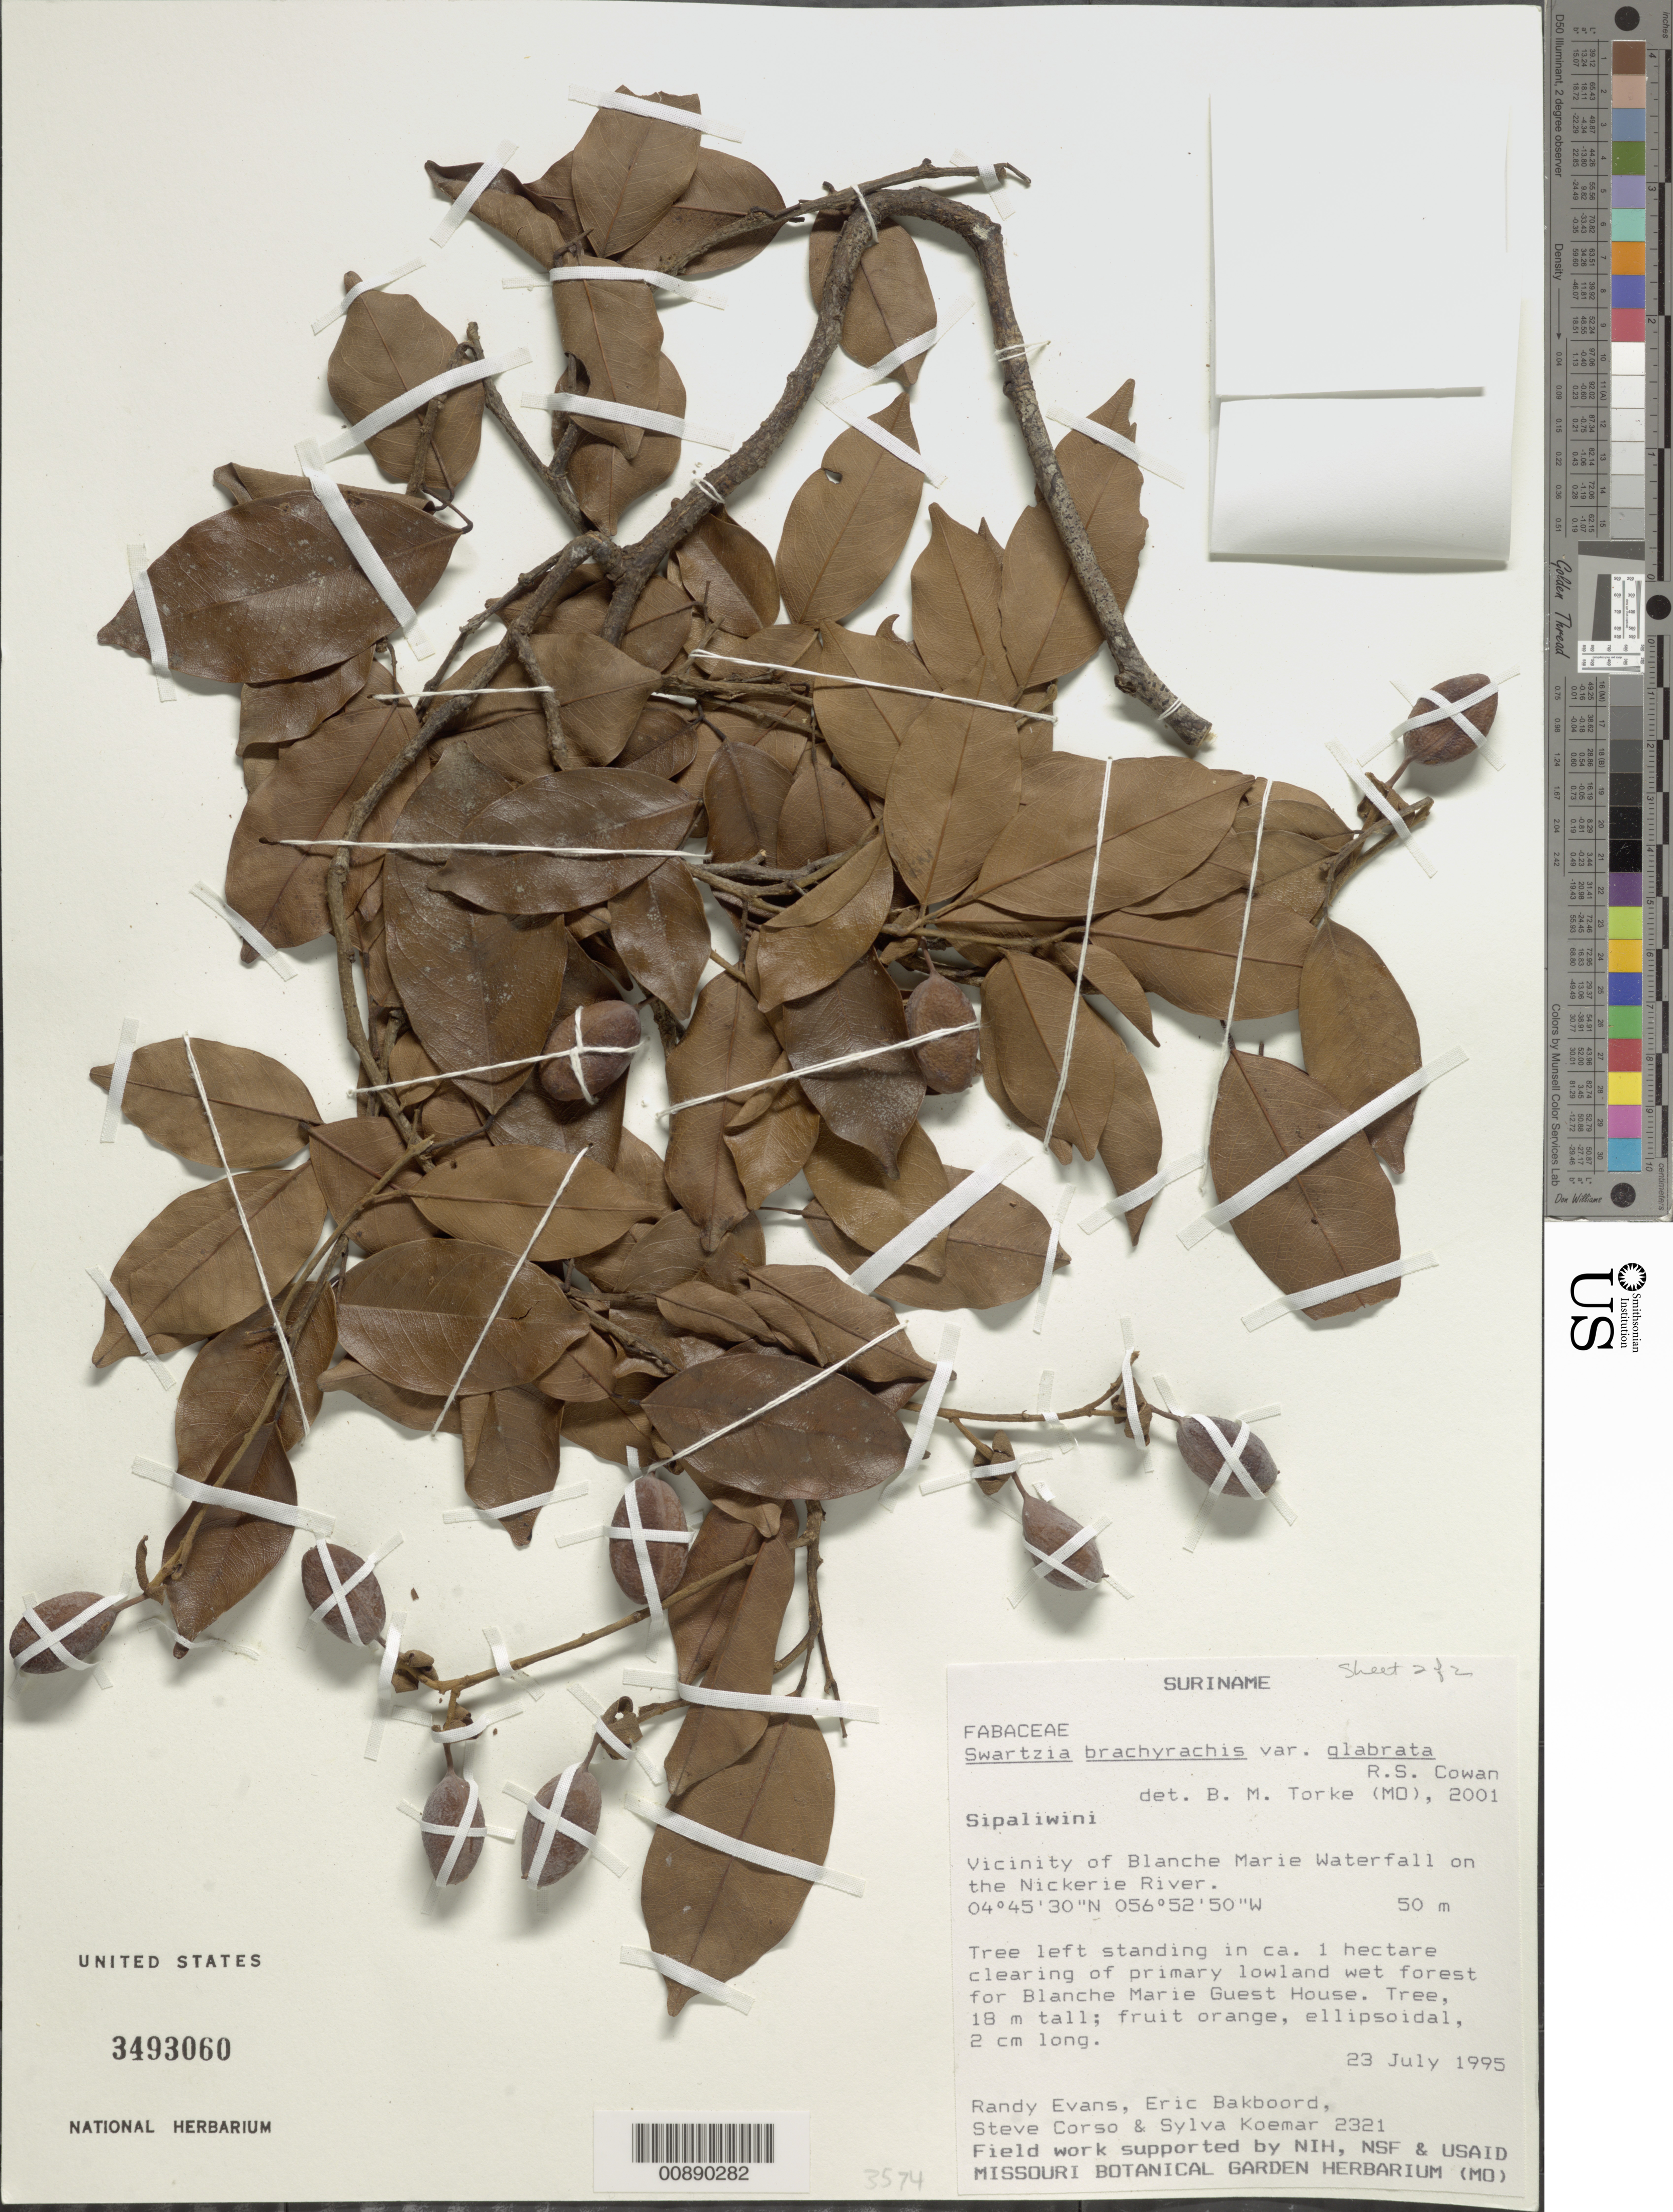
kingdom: Plantae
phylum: Tracheophyta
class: Magnoliopsida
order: Fabales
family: Fabaceae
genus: Swartzia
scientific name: Swartzia brachyrachis var. glabrata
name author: R.S. Cowan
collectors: R. Evans, E. Bakboord, S. Corso & S. Koemar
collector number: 2321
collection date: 1995-07-23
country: Suriname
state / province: Sipaliwini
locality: Sipaliwini, vicinity of Blanche Marie Waterfall on the Nickerie River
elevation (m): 50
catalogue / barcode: US 3493060